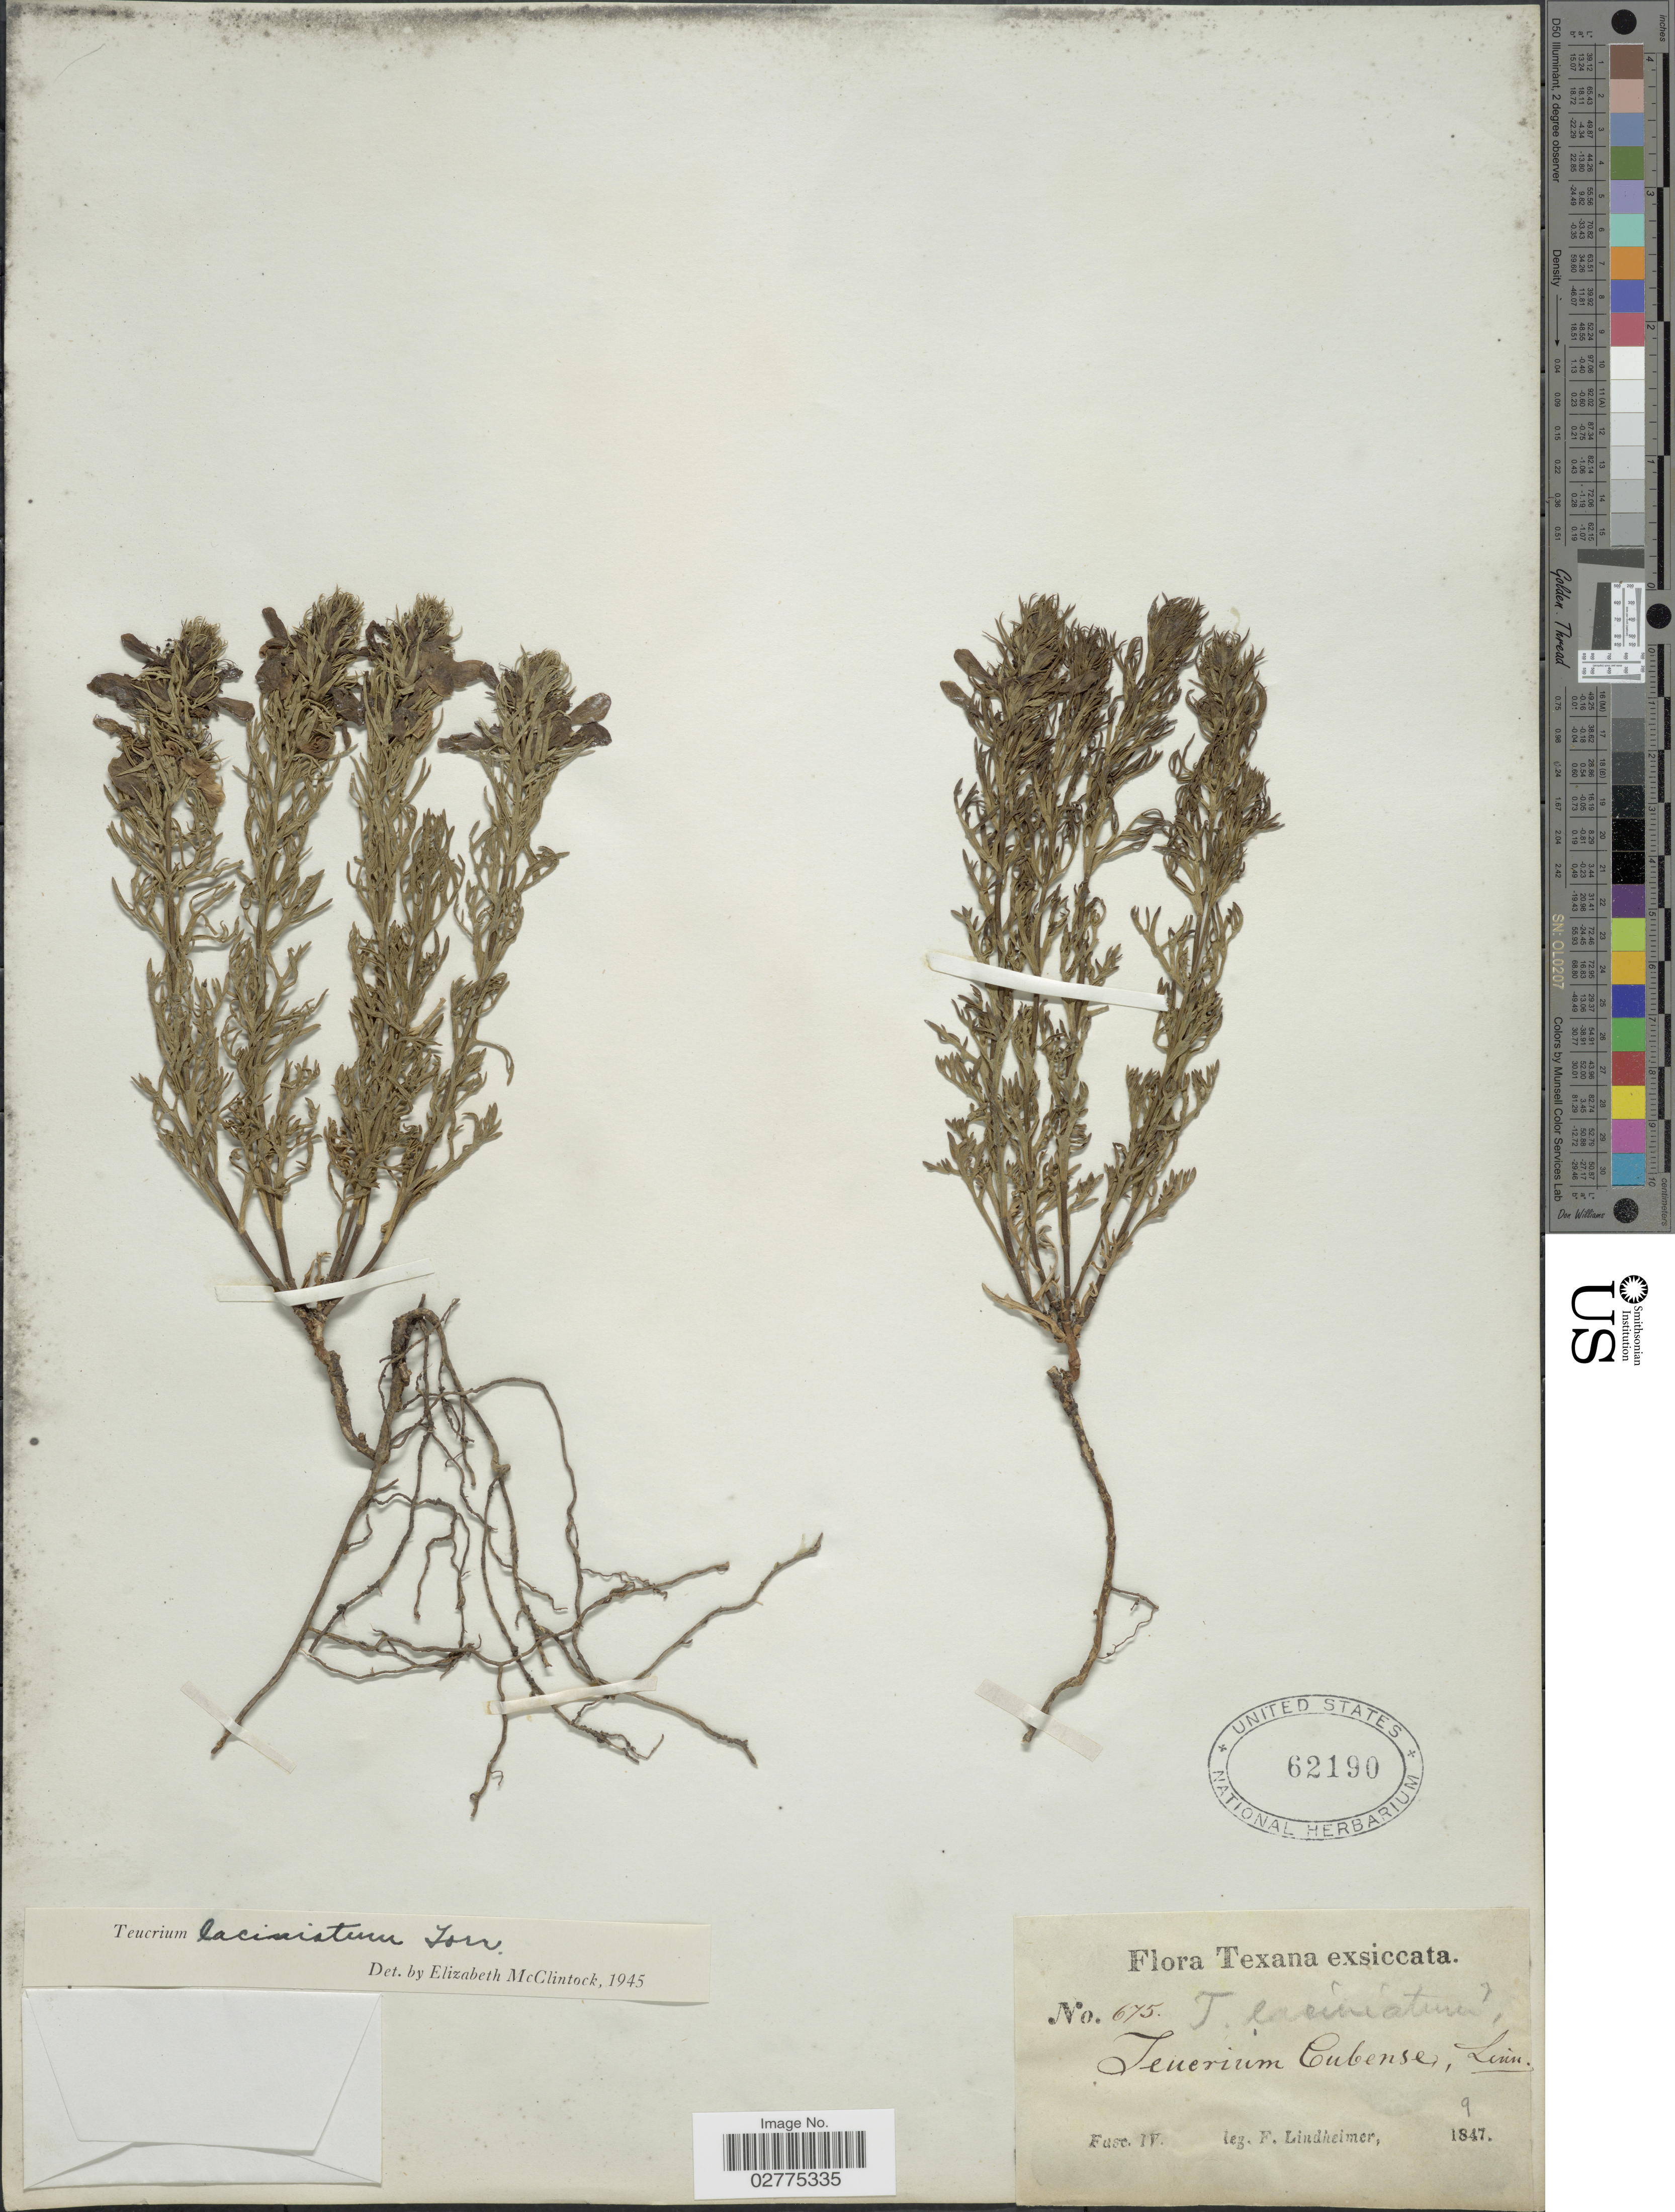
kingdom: Plantae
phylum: Tracheophyta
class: Magnoliopsida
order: Lamiales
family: Lamiaceae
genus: Teucrium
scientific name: Teucrium laciniatum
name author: Torr.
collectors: F. Lindheimer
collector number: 675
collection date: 1847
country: United States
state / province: Texas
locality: Fuse IV., Texana.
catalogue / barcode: US 62190